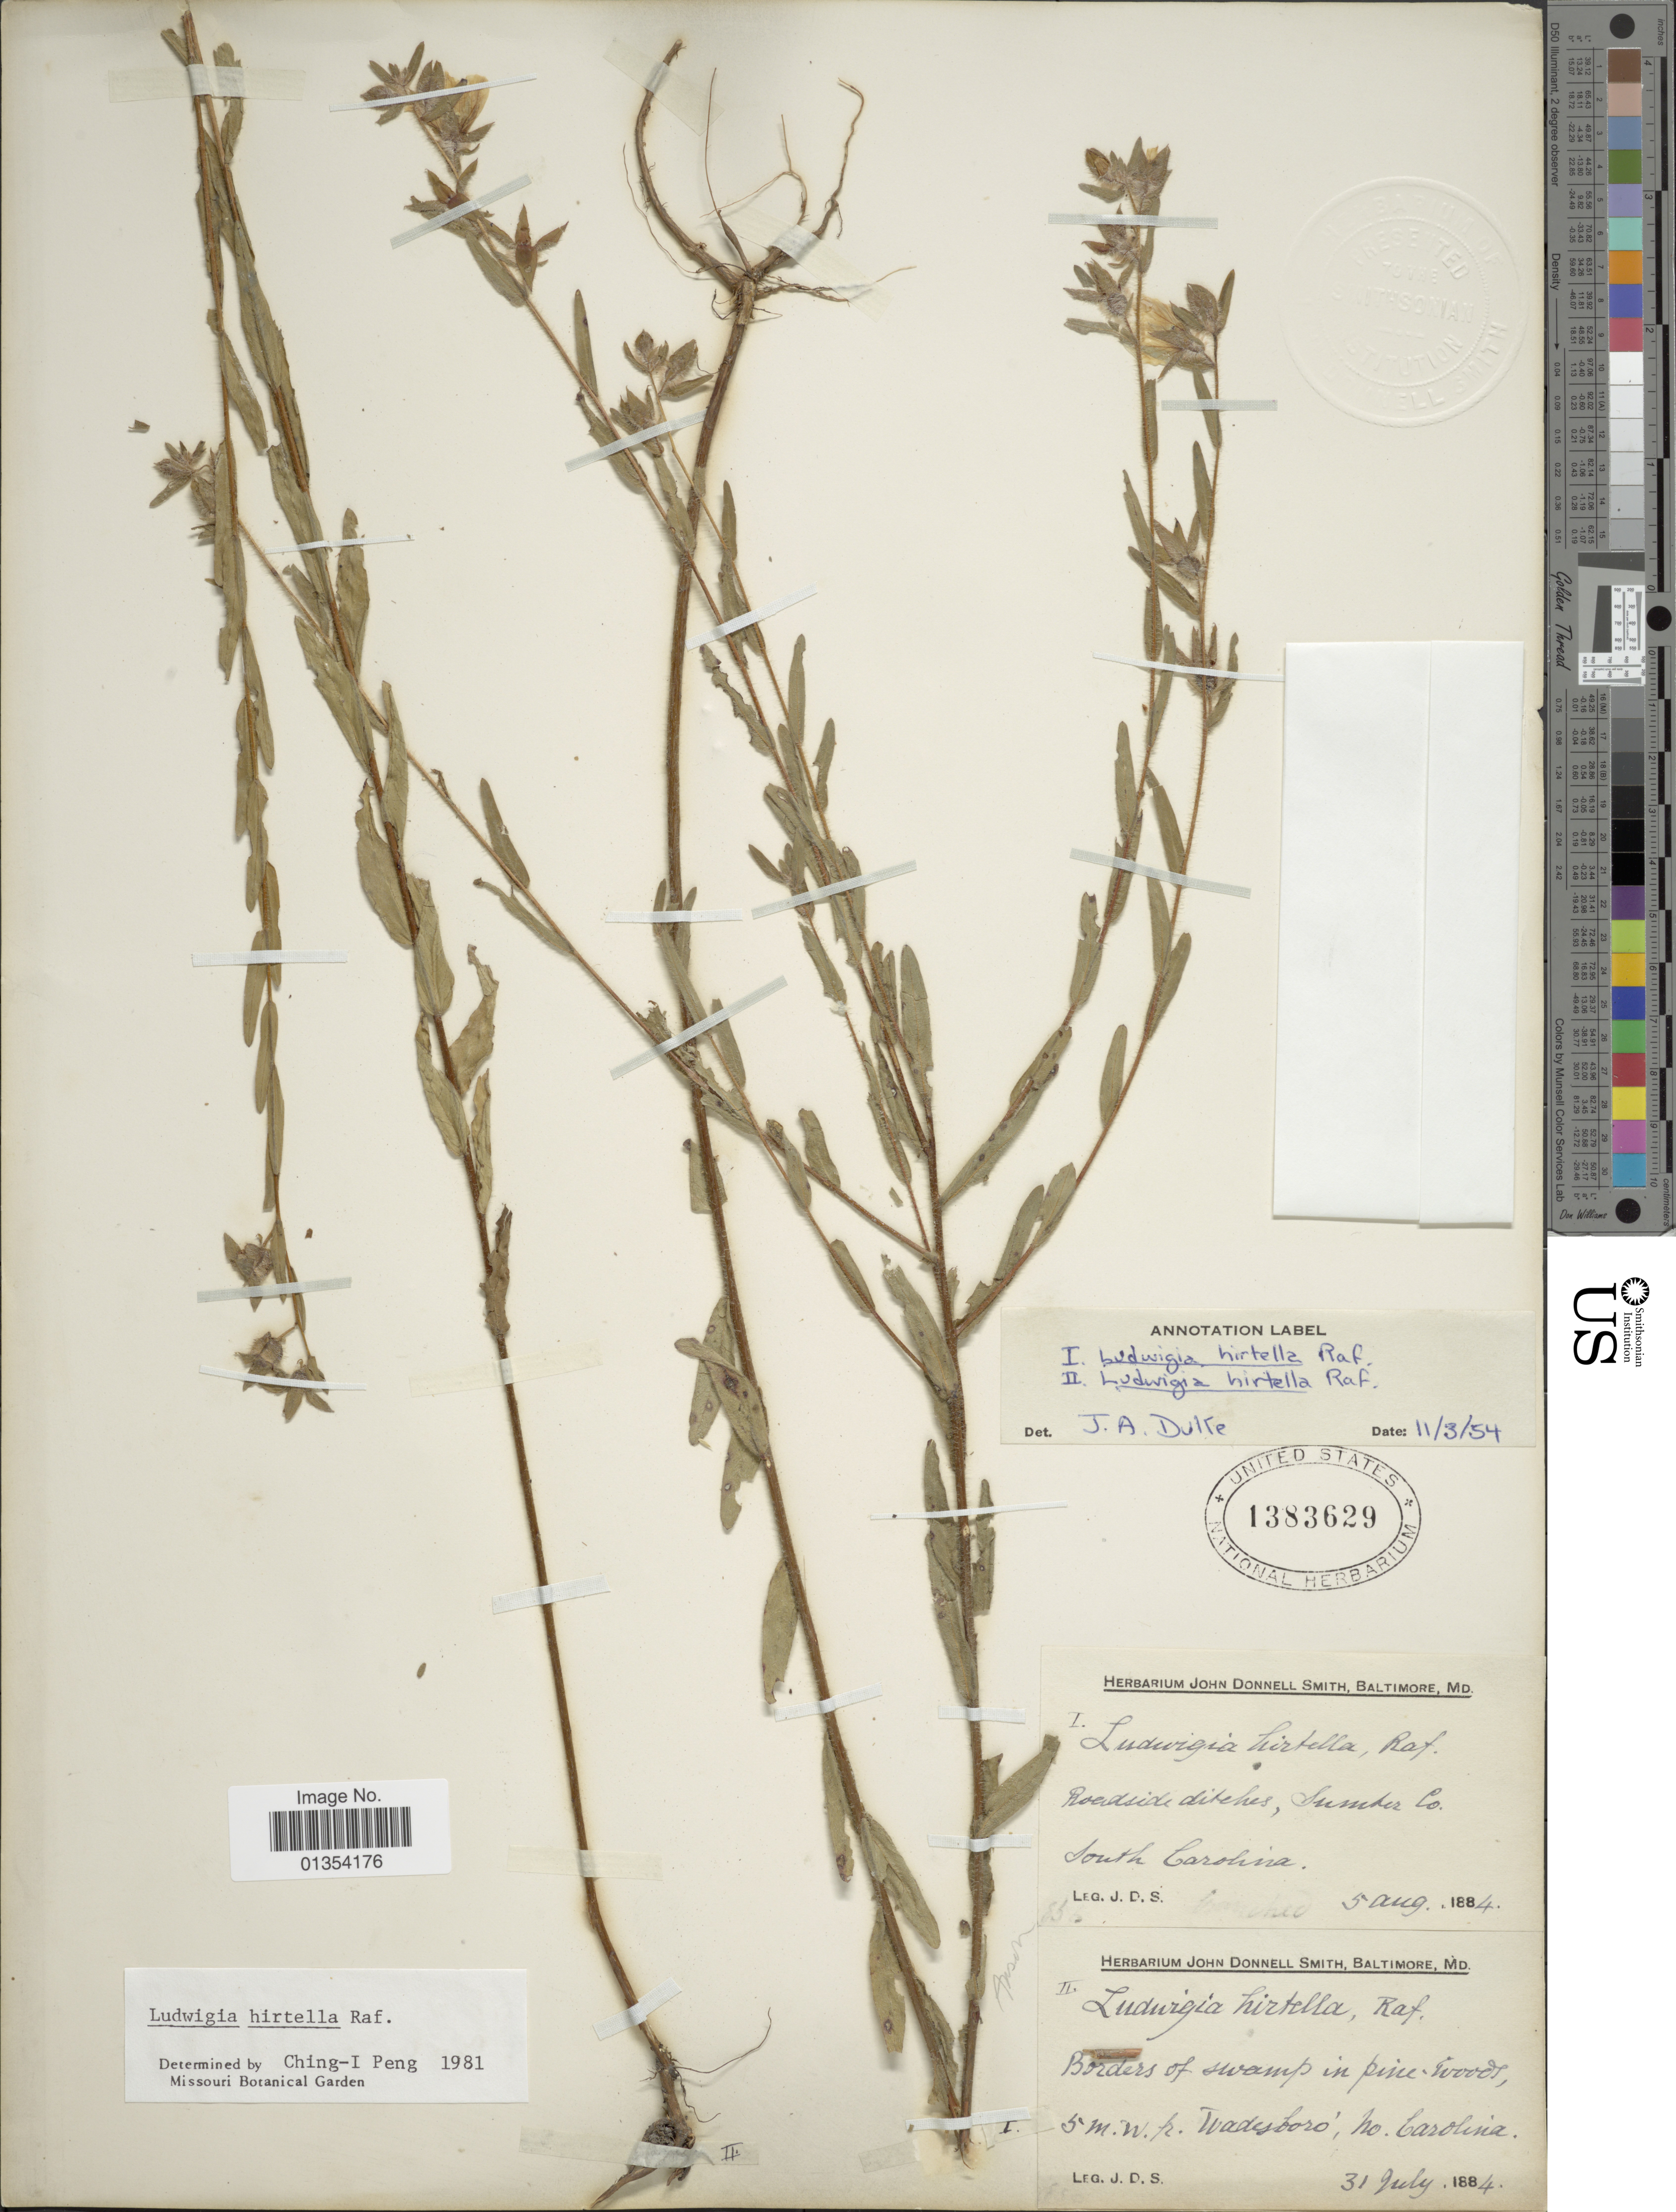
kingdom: Plantae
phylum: Tracheophyta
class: Magnoliopsida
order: Myrtales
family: Onagraceae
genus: Ludwigia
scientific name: Ludwigia hirtella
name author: Raf.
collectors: J. Donnell Smith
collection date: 1884-08-05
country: United States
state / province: South Carolina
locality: Roadside ditches, Sumter Co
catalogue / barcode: US 1383629